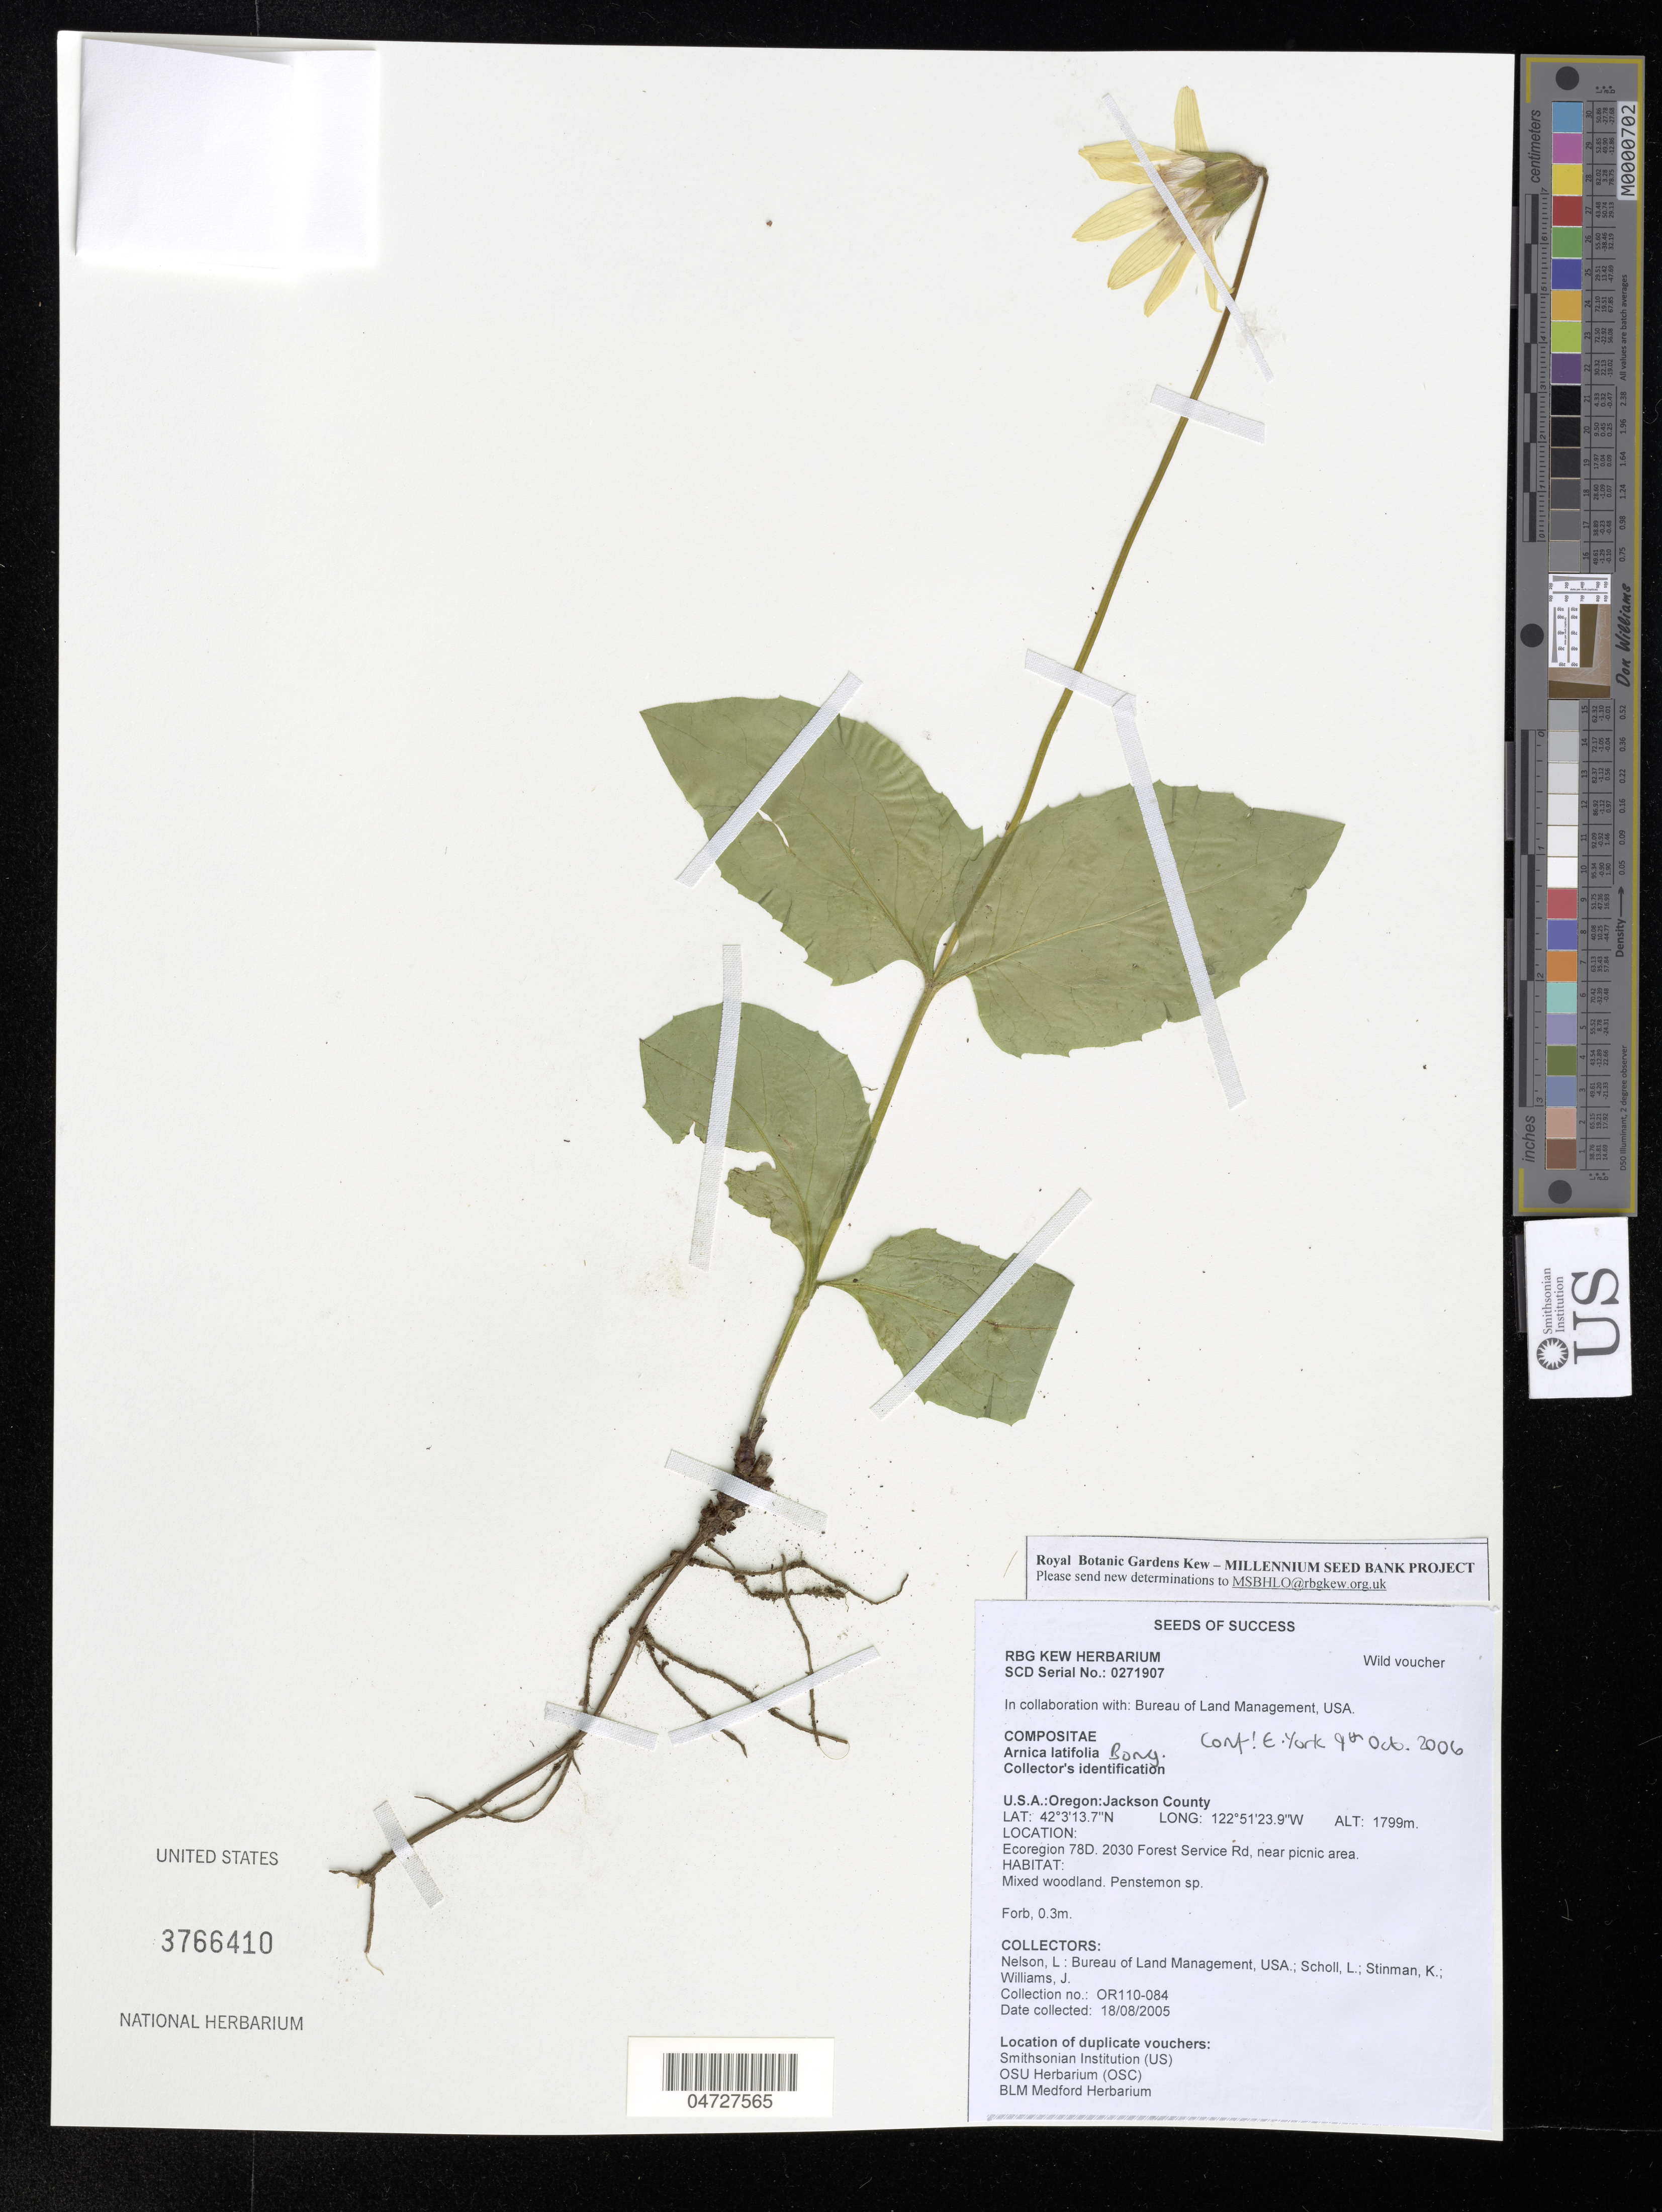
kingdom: Plantae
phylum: Tracheophyta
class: Magnoliopsida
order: Asterales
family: Asteraceae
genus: Arnica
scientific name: Arnica latifolia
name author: Bong.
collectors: L. Nelson, L. Scholl, K. Stinman & J. Williams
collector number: OR110-084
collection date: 2005-08-18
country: United States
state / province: Oregon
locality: Jackson County. Ecoregion 78D. 2030 Forest Service Rd, near picnic area.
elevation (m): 1799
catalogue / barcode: US 3766410